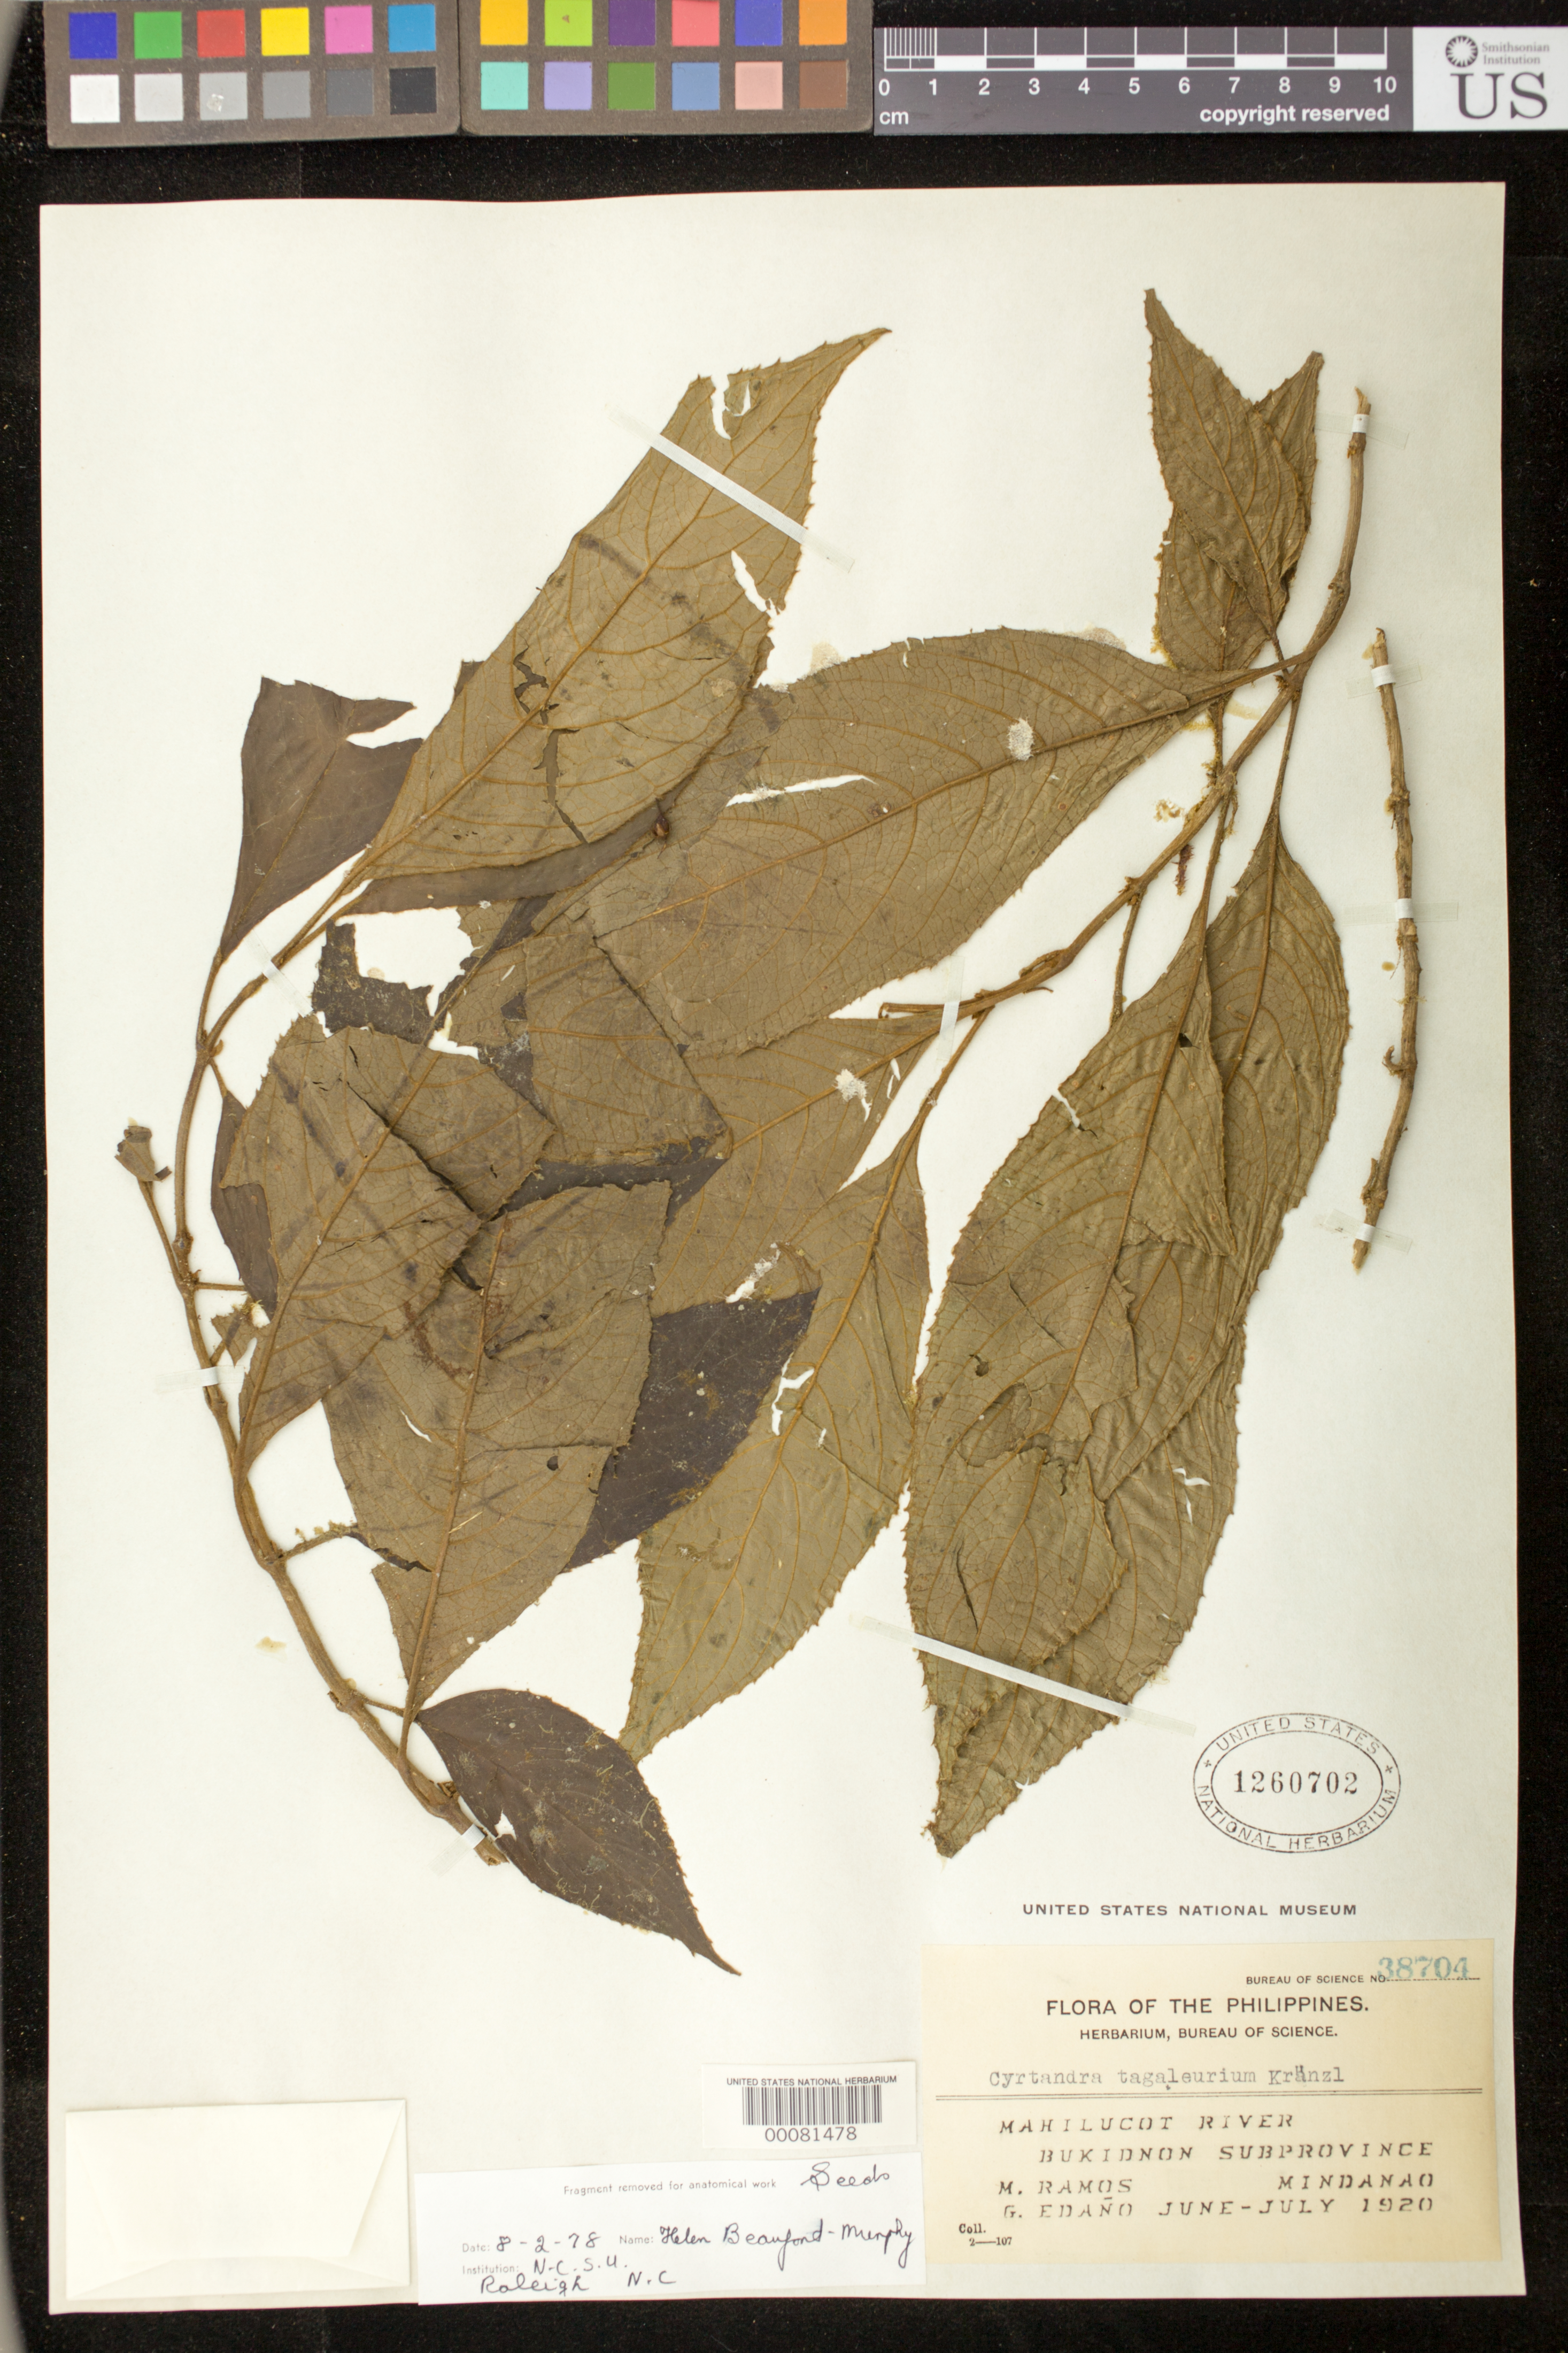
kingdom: Plantae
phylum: Tracheophyta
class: Magnoliopsida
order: Lamiales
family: Gesneriaceae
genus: Cyrtandra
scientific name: Cyrtandra tagaleurium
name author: Kraenzl.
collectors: M. Ramos & G. Edaño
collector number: Bur. Sci. 38704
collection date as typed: Jun-Jul 1920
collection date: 1920-06/1920-07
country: Philippines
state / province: Northern Mindanao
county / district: Bukidnon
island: Mindanao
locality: Bukidnon, Mahilucot river, bukidnon subprovince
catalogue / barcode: US 1260702